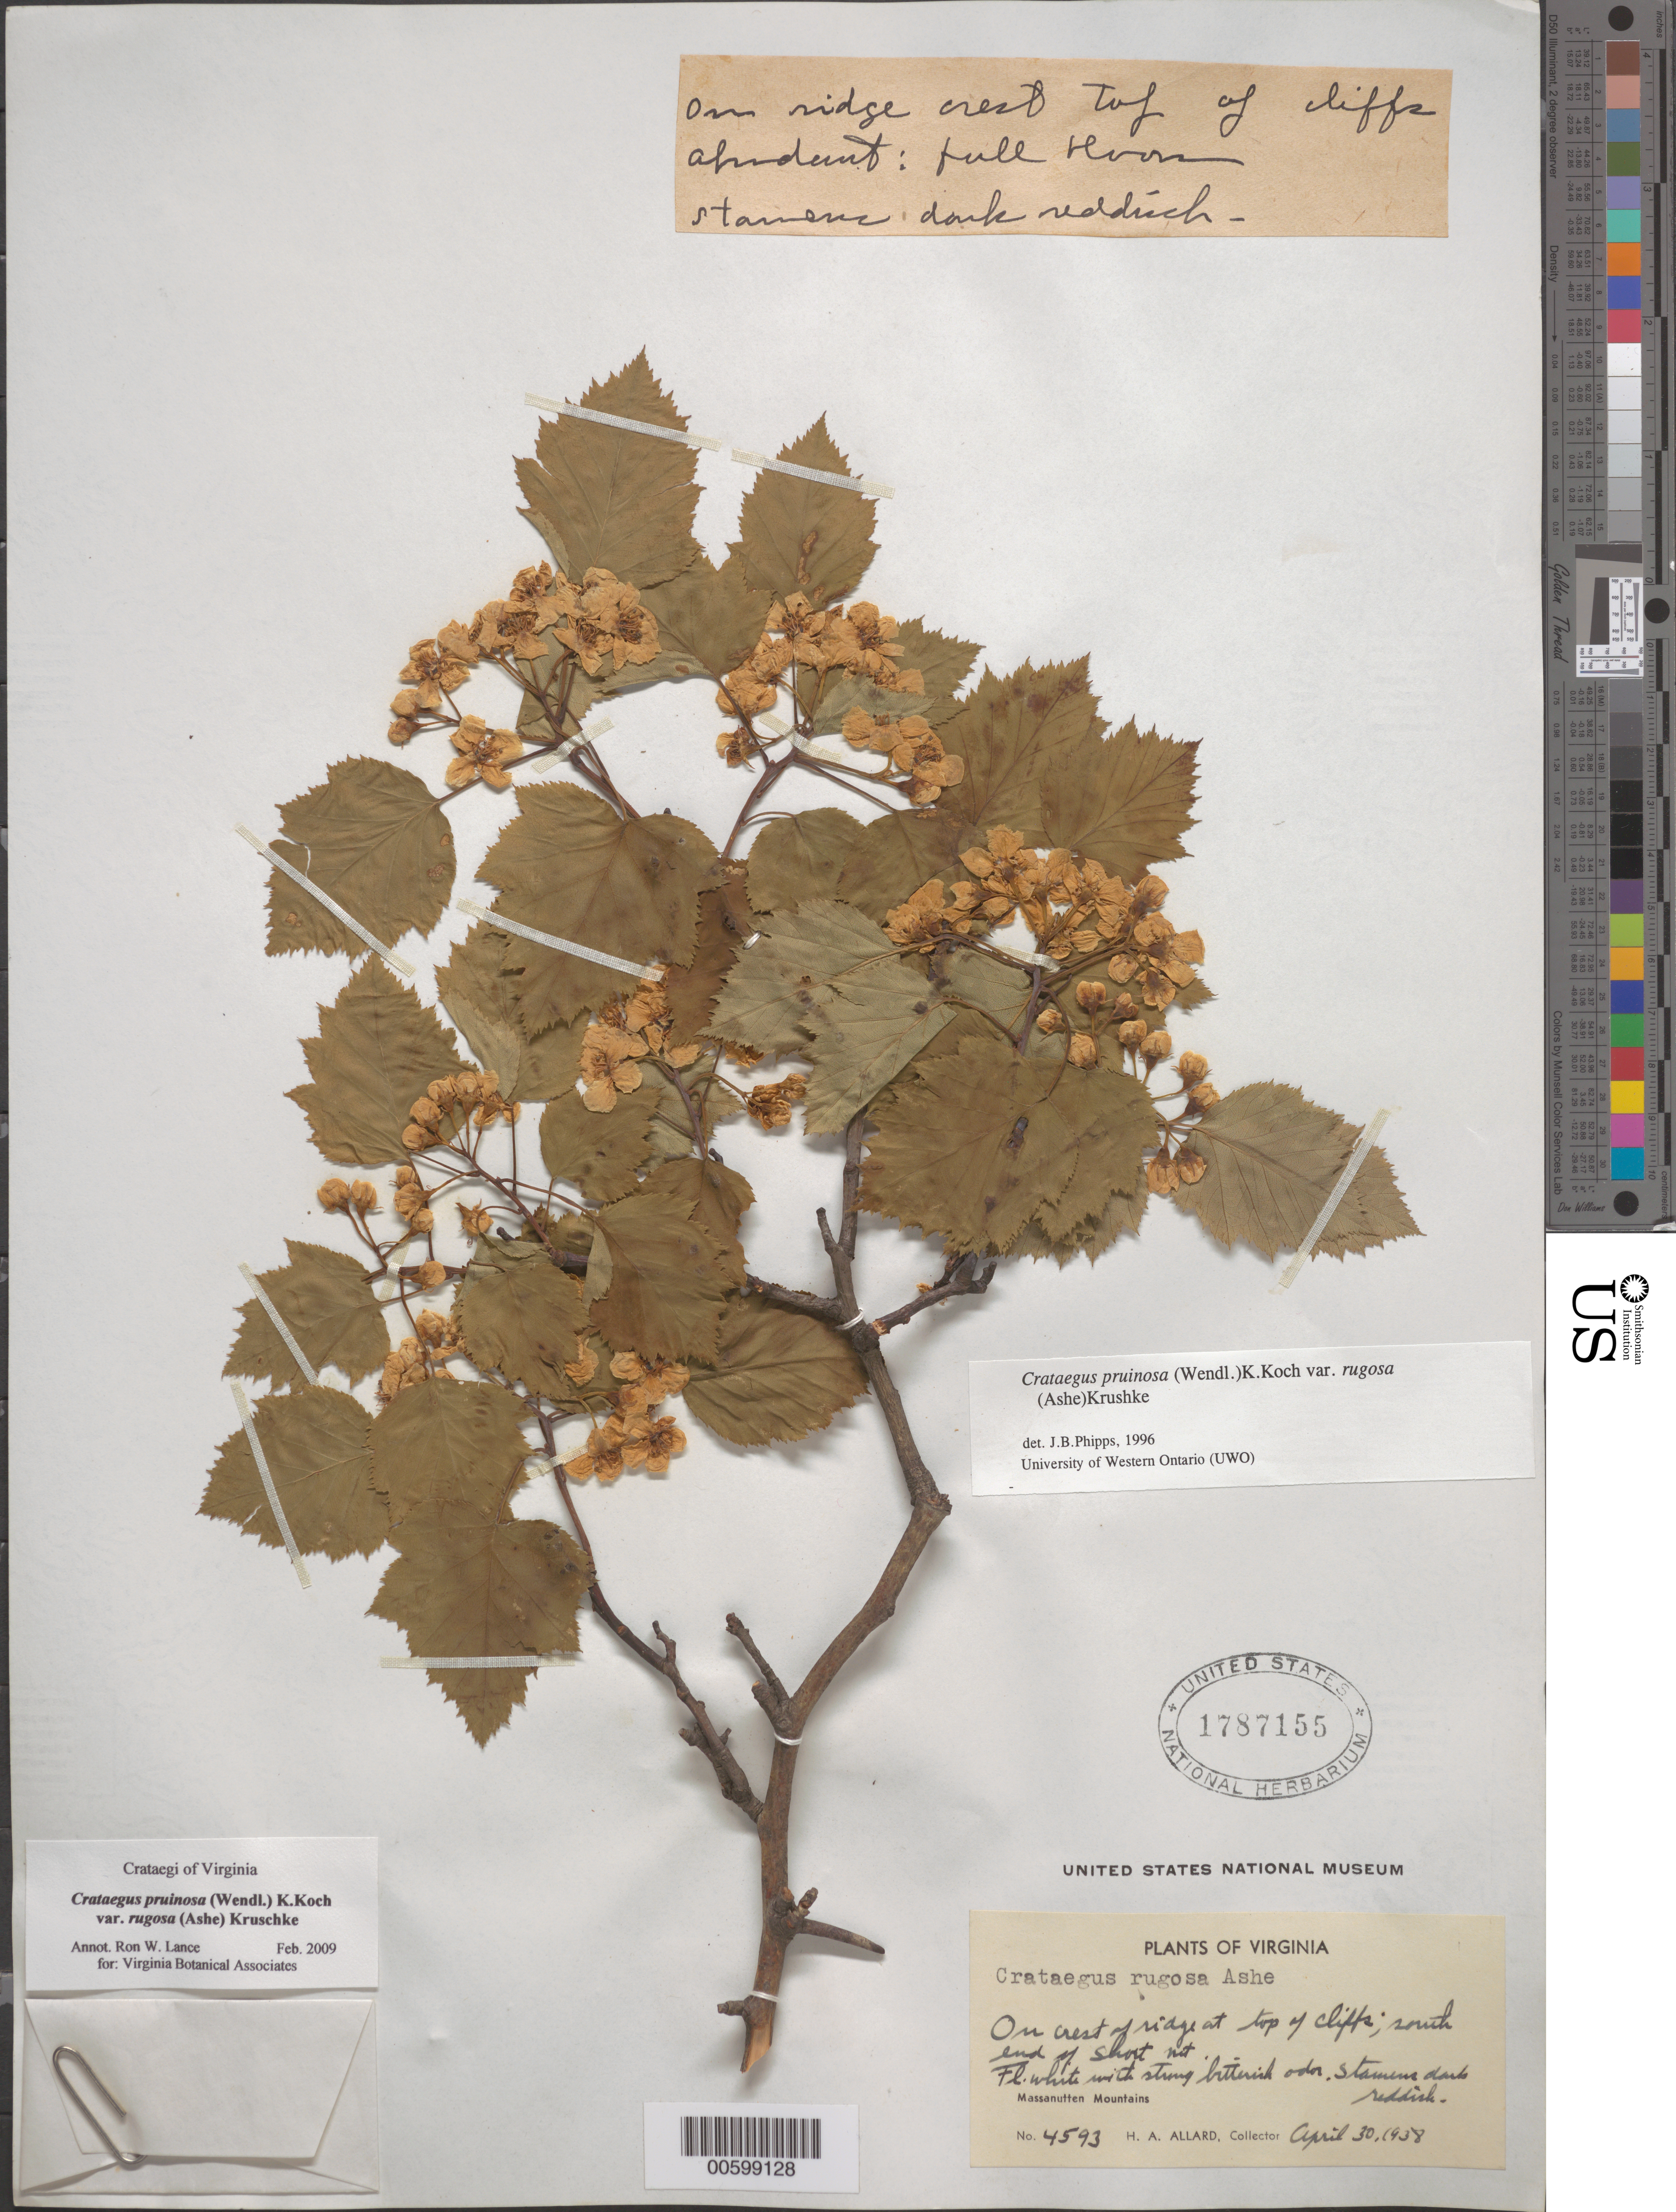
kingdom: Plantae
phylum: Tracheophyta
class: Magnoliopsida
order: Rosales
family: Rosaceae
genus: Crataegus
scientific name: Crataegus pruinosa var. rugosa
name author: (Ashe) Kruschke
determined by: Phipps, James B., (UWO), University of Western Ontario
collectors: H. A. Allard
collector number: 4593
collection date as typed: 30 Apr 1958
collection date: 1958-04-30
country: United States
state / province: Virginia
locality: S end of Short Mtn., Massanutten Mtns.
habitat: On crest of ridge at top of cliffs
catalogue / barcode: US 1787155